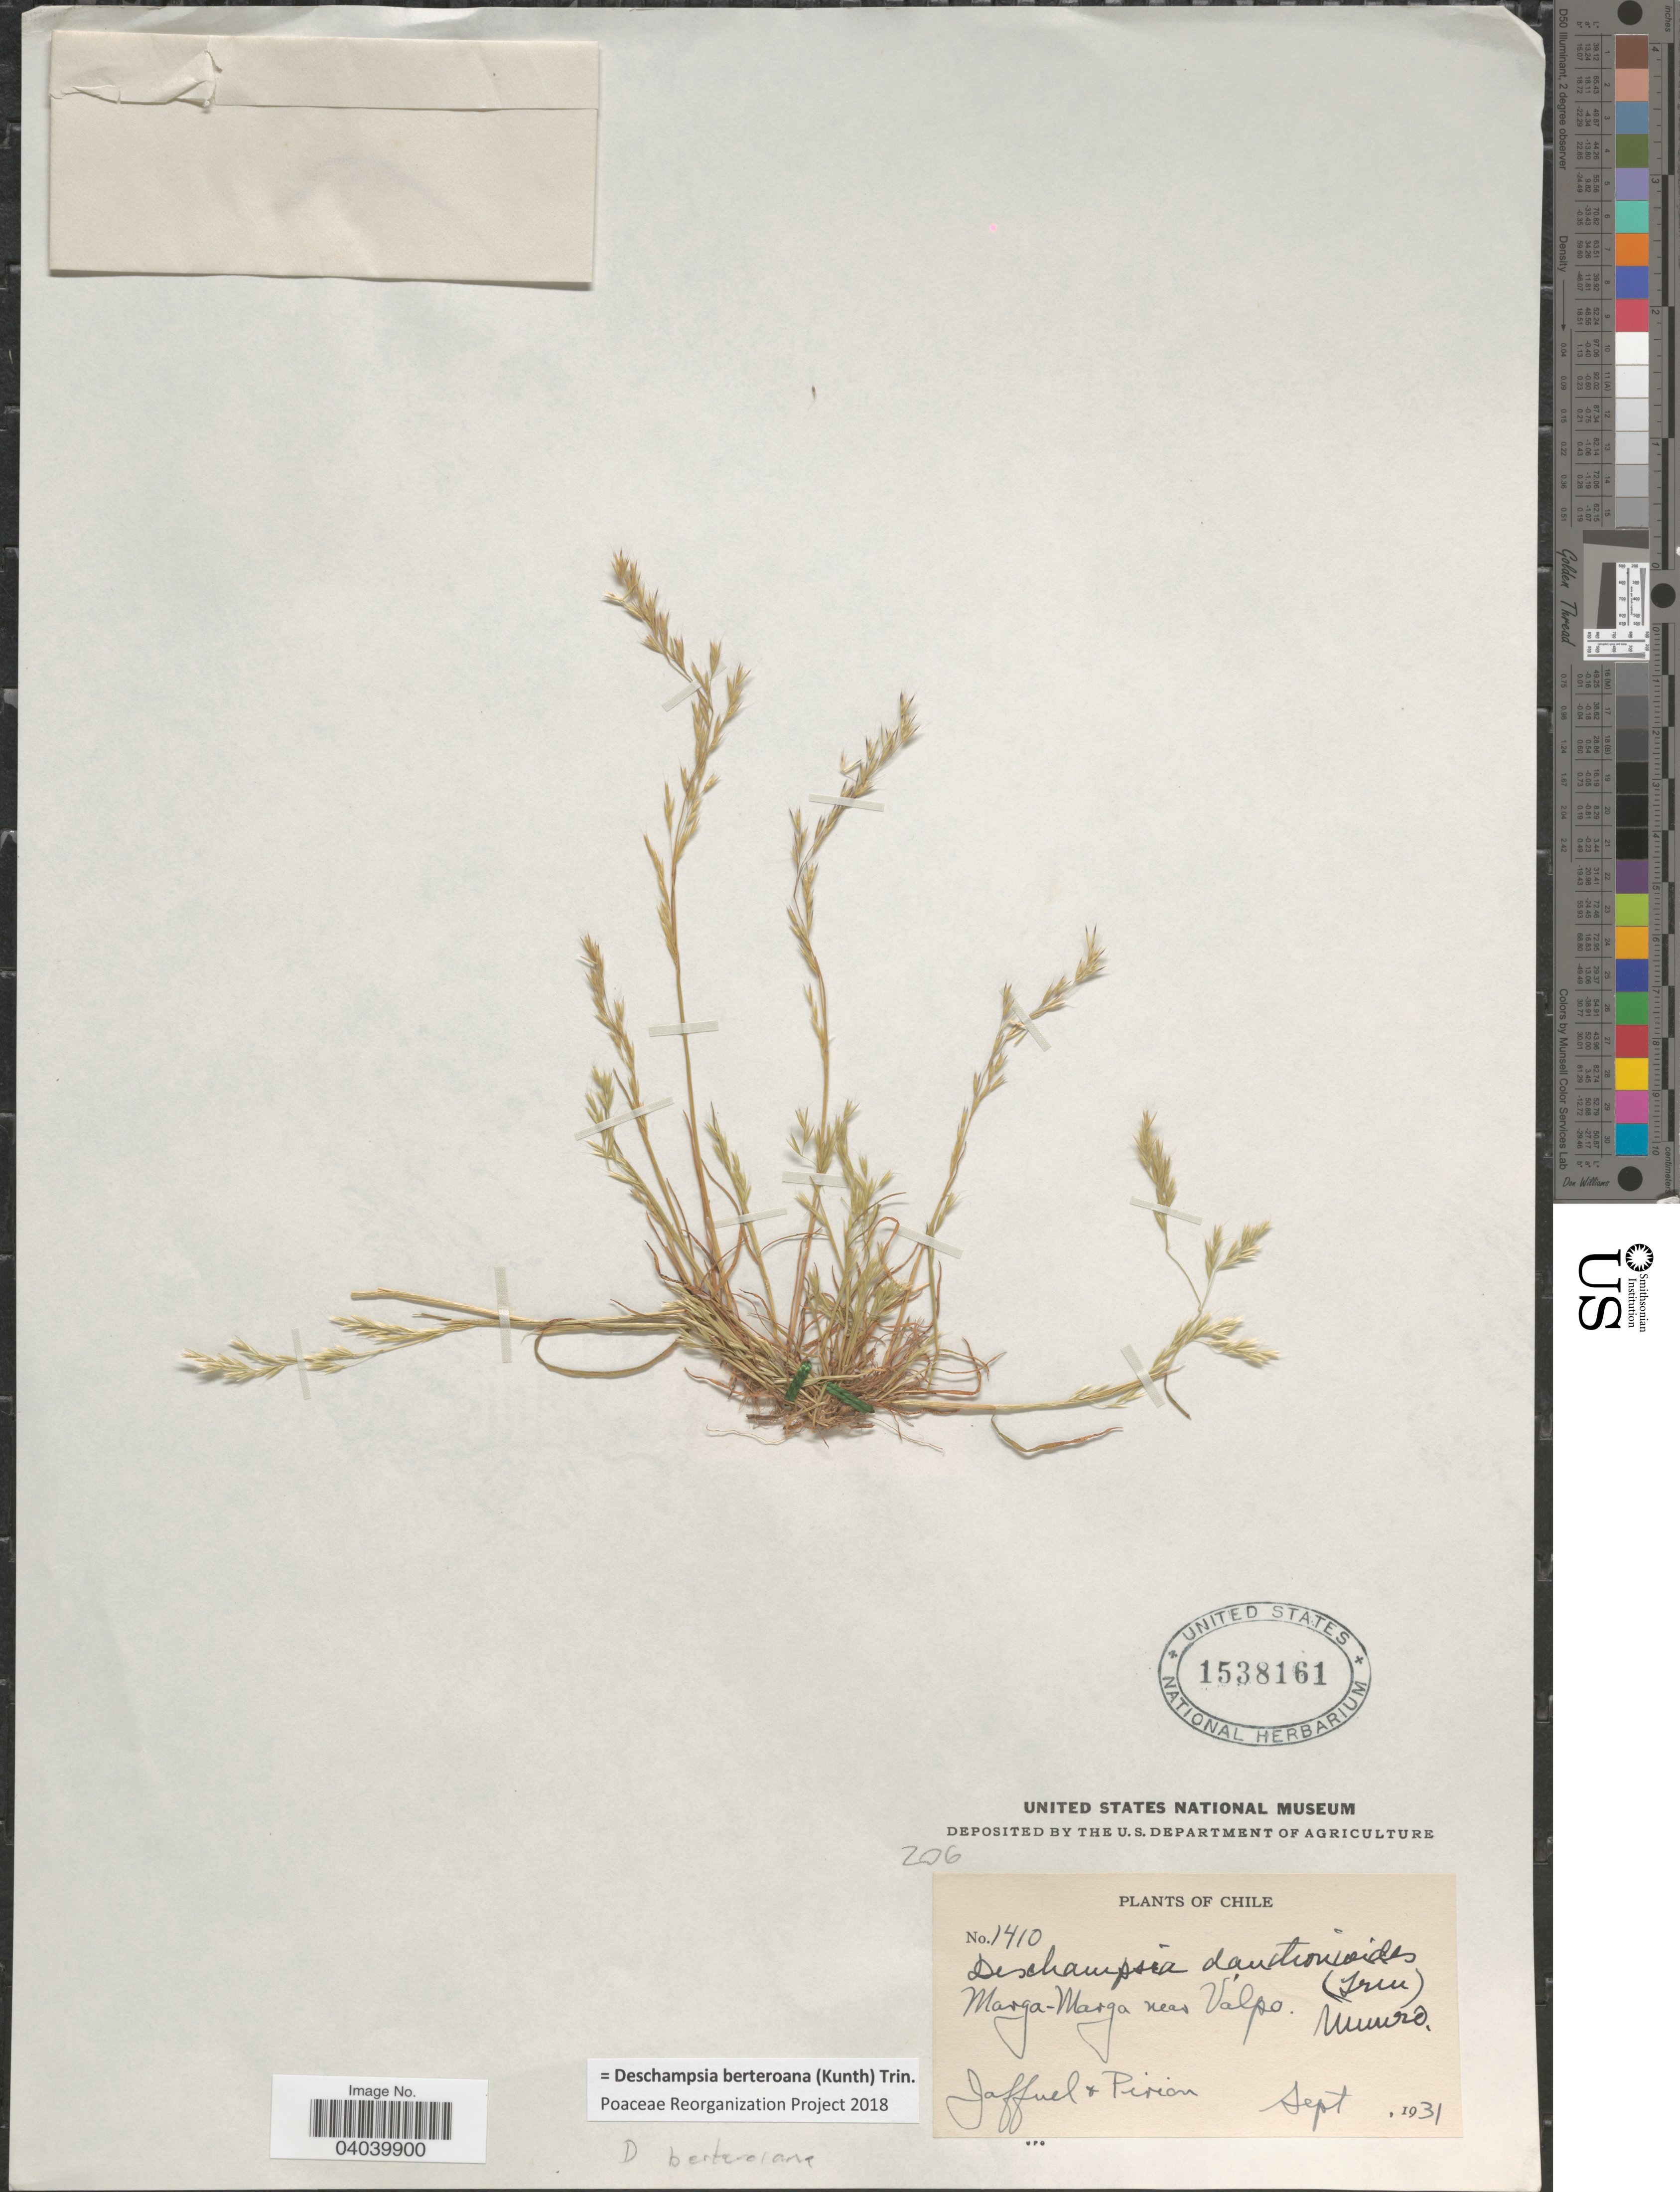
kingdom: Plantae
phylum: Tracheophyta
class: Liliopsida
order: Poales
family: Poaceae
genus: Deschampsia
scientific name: Deschampsia berteroana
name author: (Kunth) Trin.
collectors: Jaffuel & Pirion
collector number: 1410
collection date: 1931-09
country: Chile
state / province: Valparaíso (V)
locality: Marga-Marga near Valpa.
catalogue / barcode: US 1538161